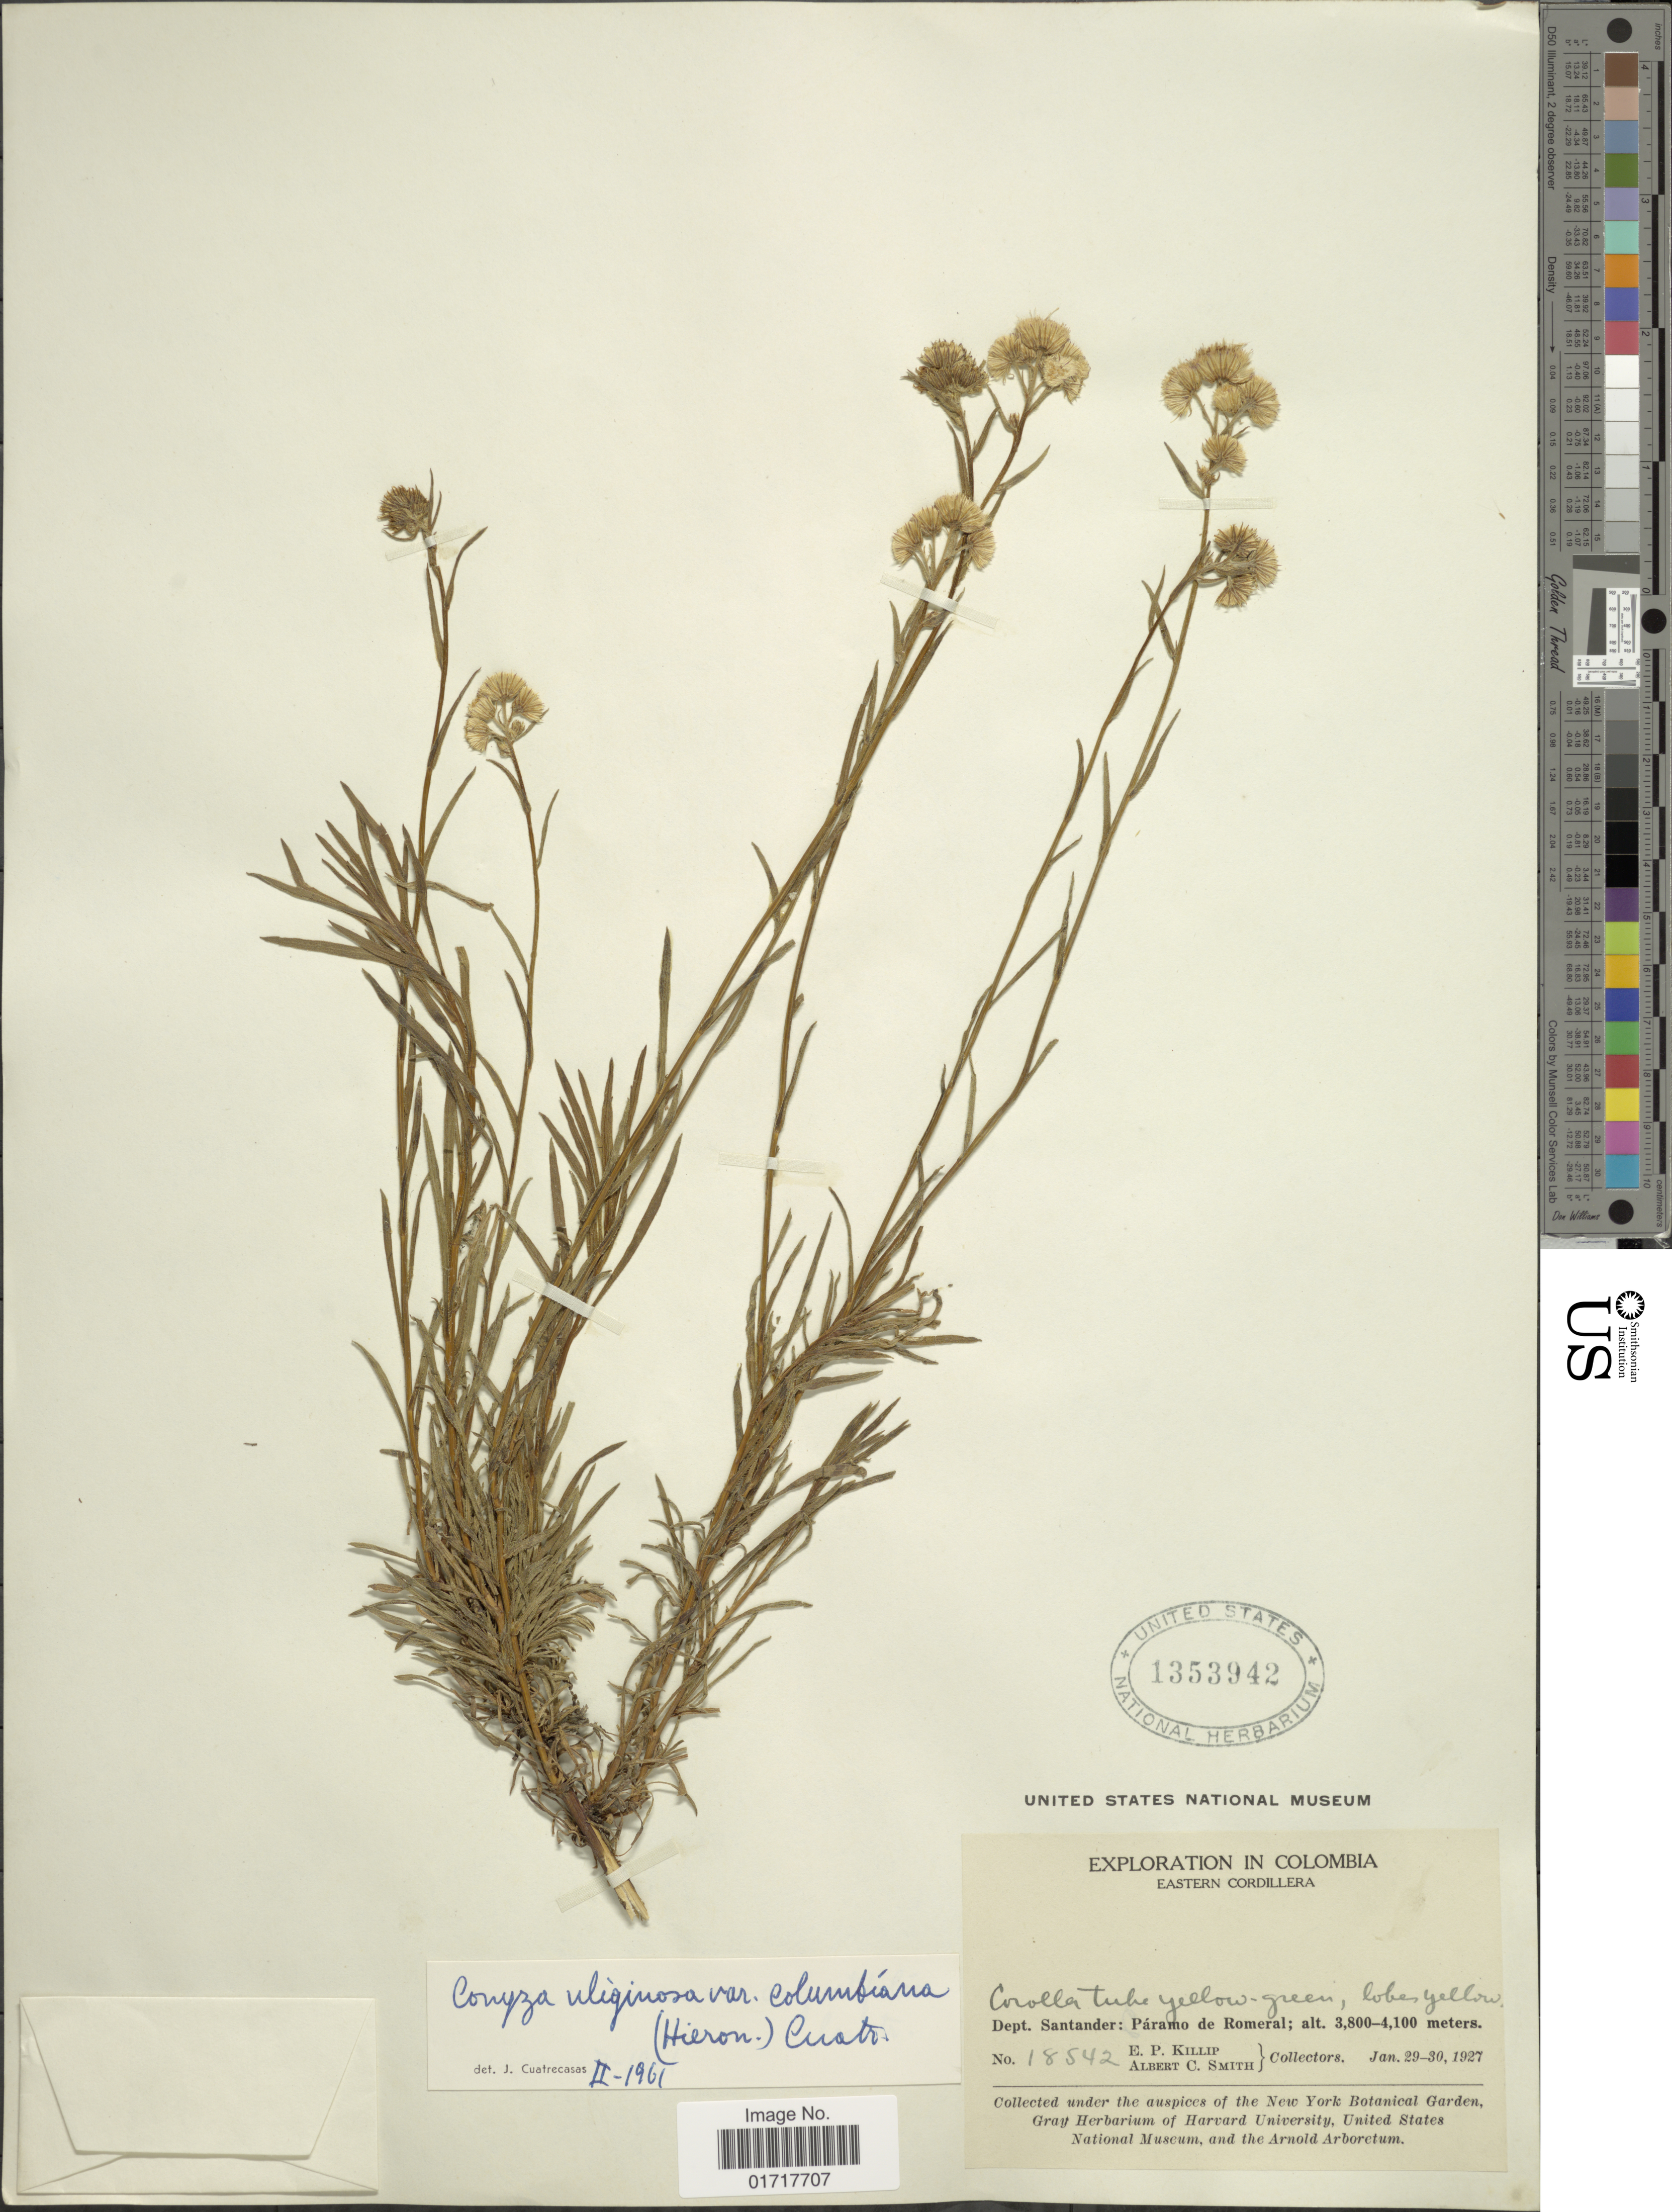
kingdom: Plantae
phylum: Tracheophyta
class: Magnoliopsida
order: Asterales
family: Asteraceae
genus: Conyza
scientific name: Conyza uliginosa var. colimbiana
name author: (Hieron.) Cuatrec.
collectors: E. P. Killip & A. C. Smith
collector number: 18542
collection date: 1927-01-29/1927-01-30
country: Colombia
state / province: Santander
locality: Dept. Santander: Paramo de Romeral.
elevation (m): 3800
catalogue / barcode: US 1353942